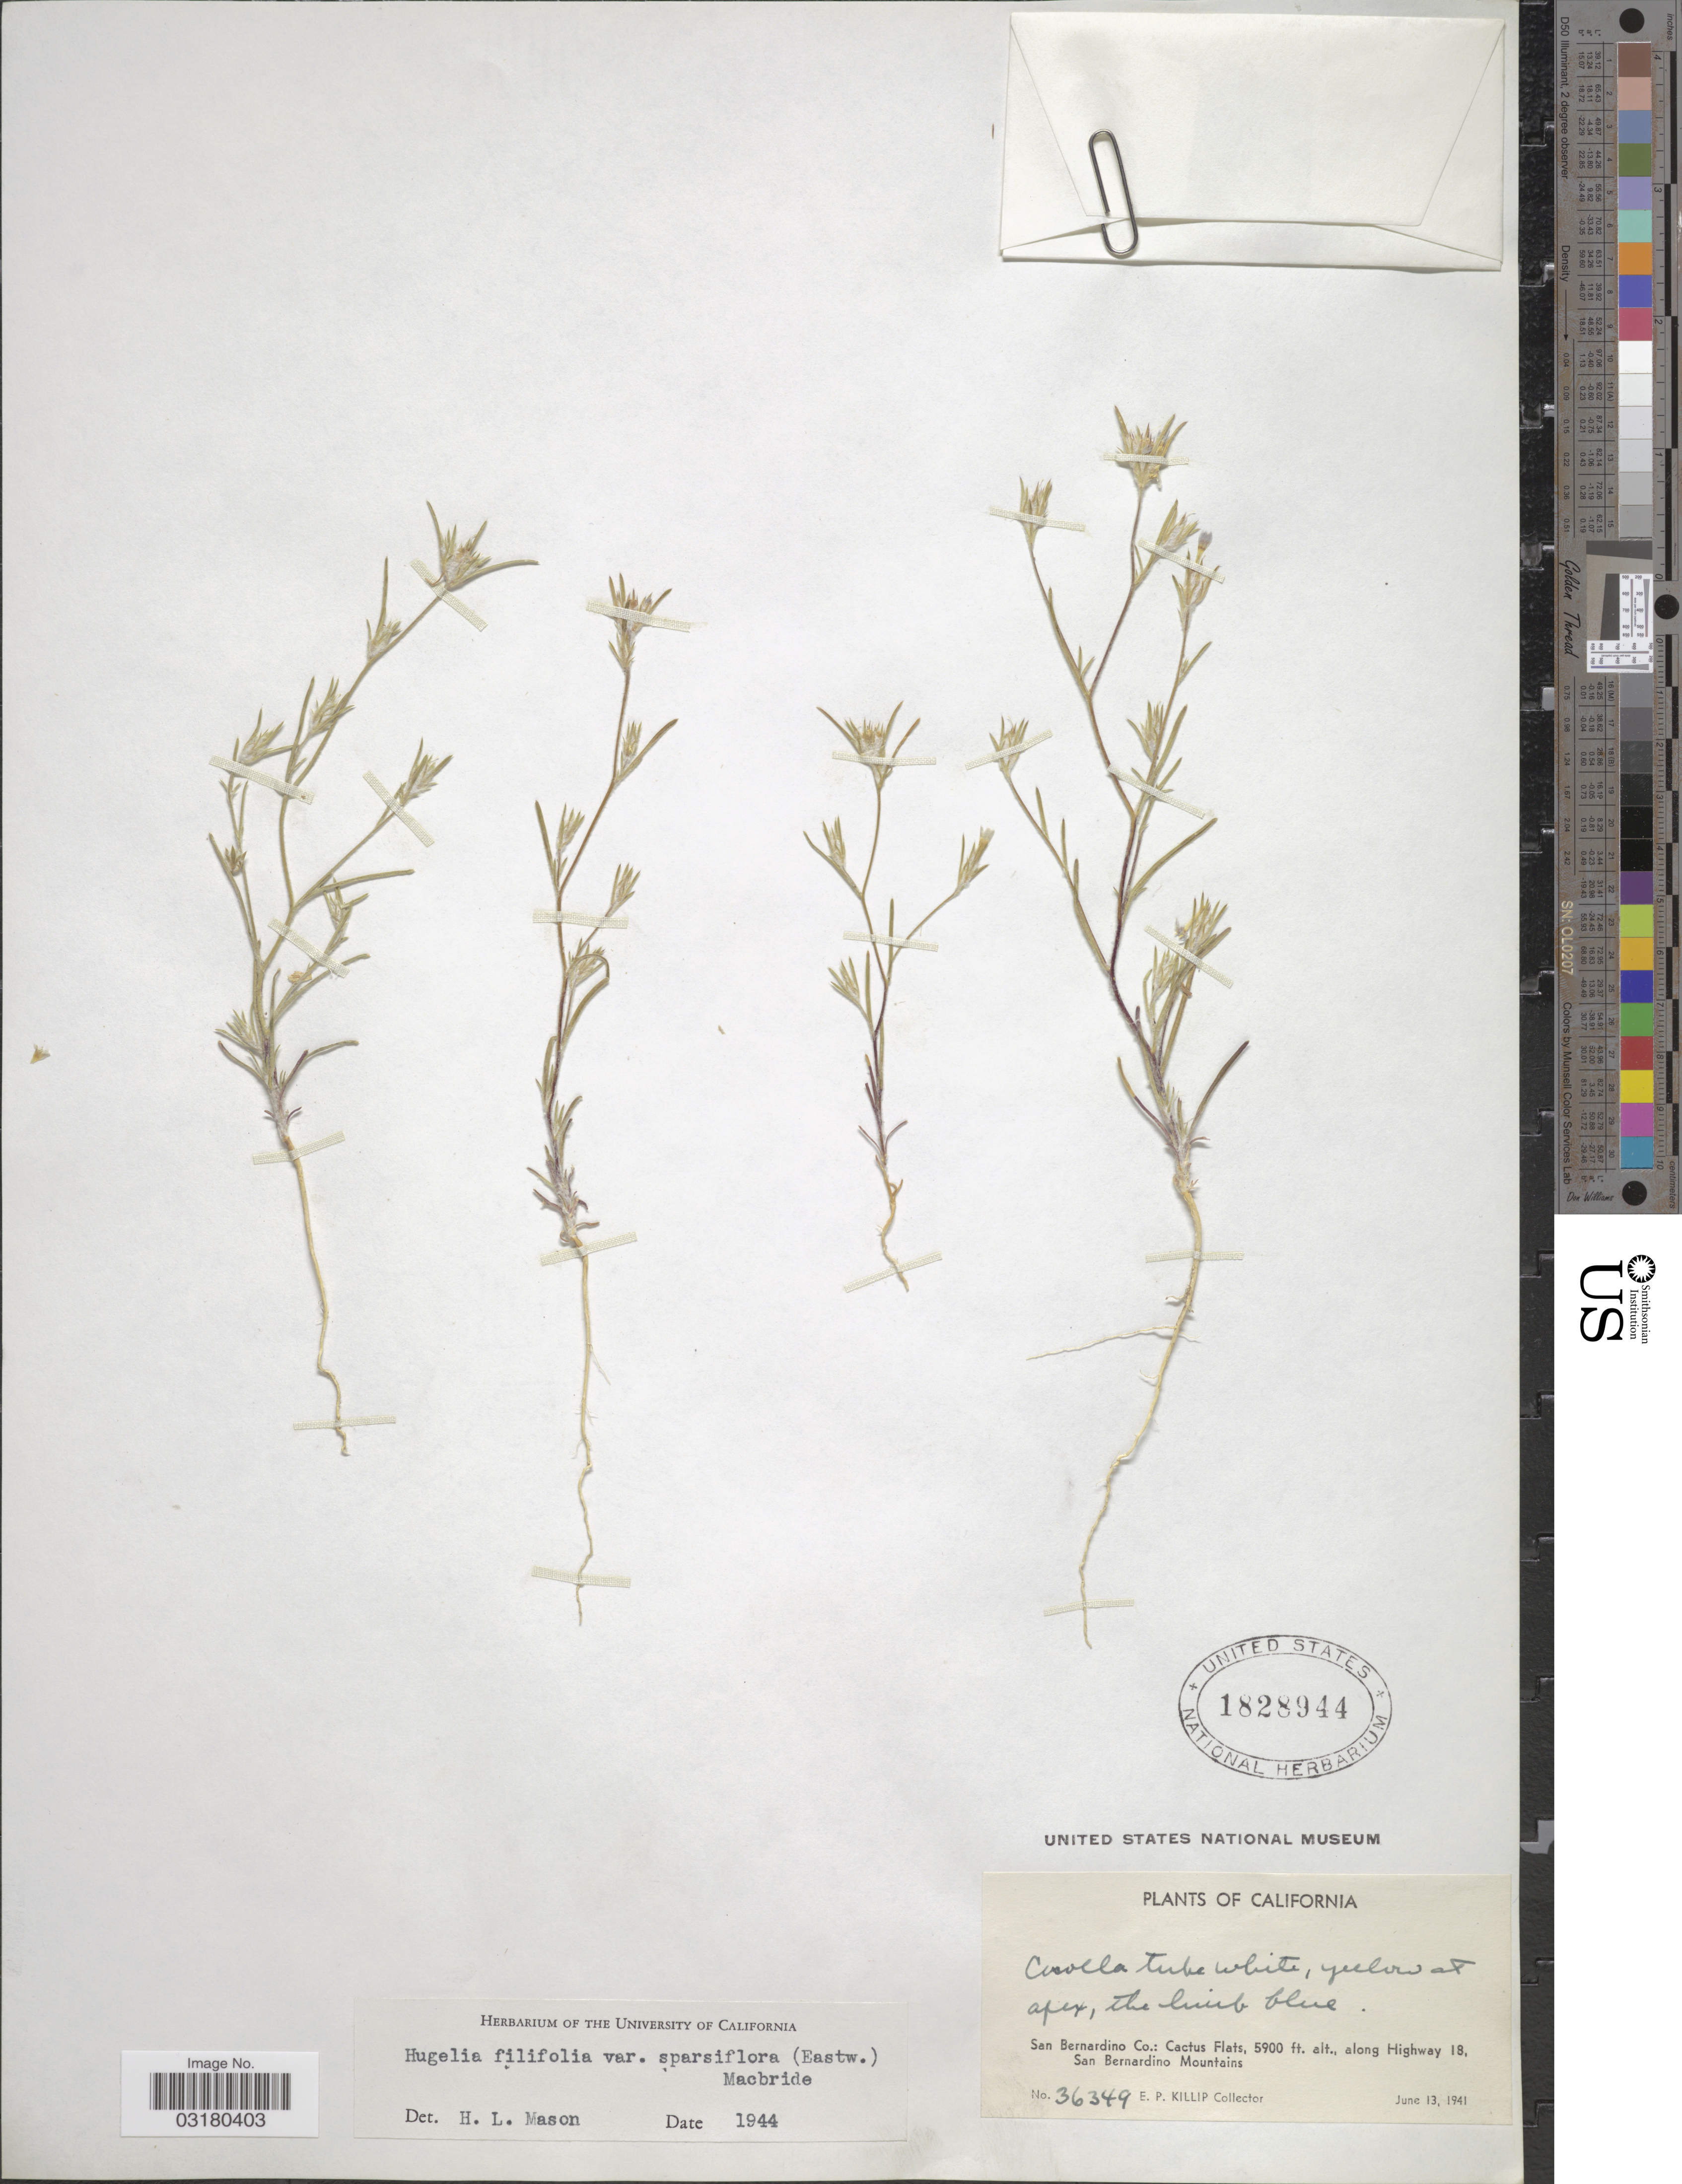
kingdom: Plantae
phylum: Tracheophyta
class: Magnoliopsida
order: Ericales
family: Polemoniaceae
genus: Eriastrum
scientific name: Eriastrum sparsiflorum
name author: (Eastw.) H. Mason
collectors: E. P. Killip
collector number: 36349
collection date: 1941-06-13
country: United States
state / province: California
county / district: San Bernardino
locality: San Bernardino Co.: Cactus Flats, along Highway 18, San Bernardino Mountains.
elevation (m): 1798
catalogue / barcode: US 1828944